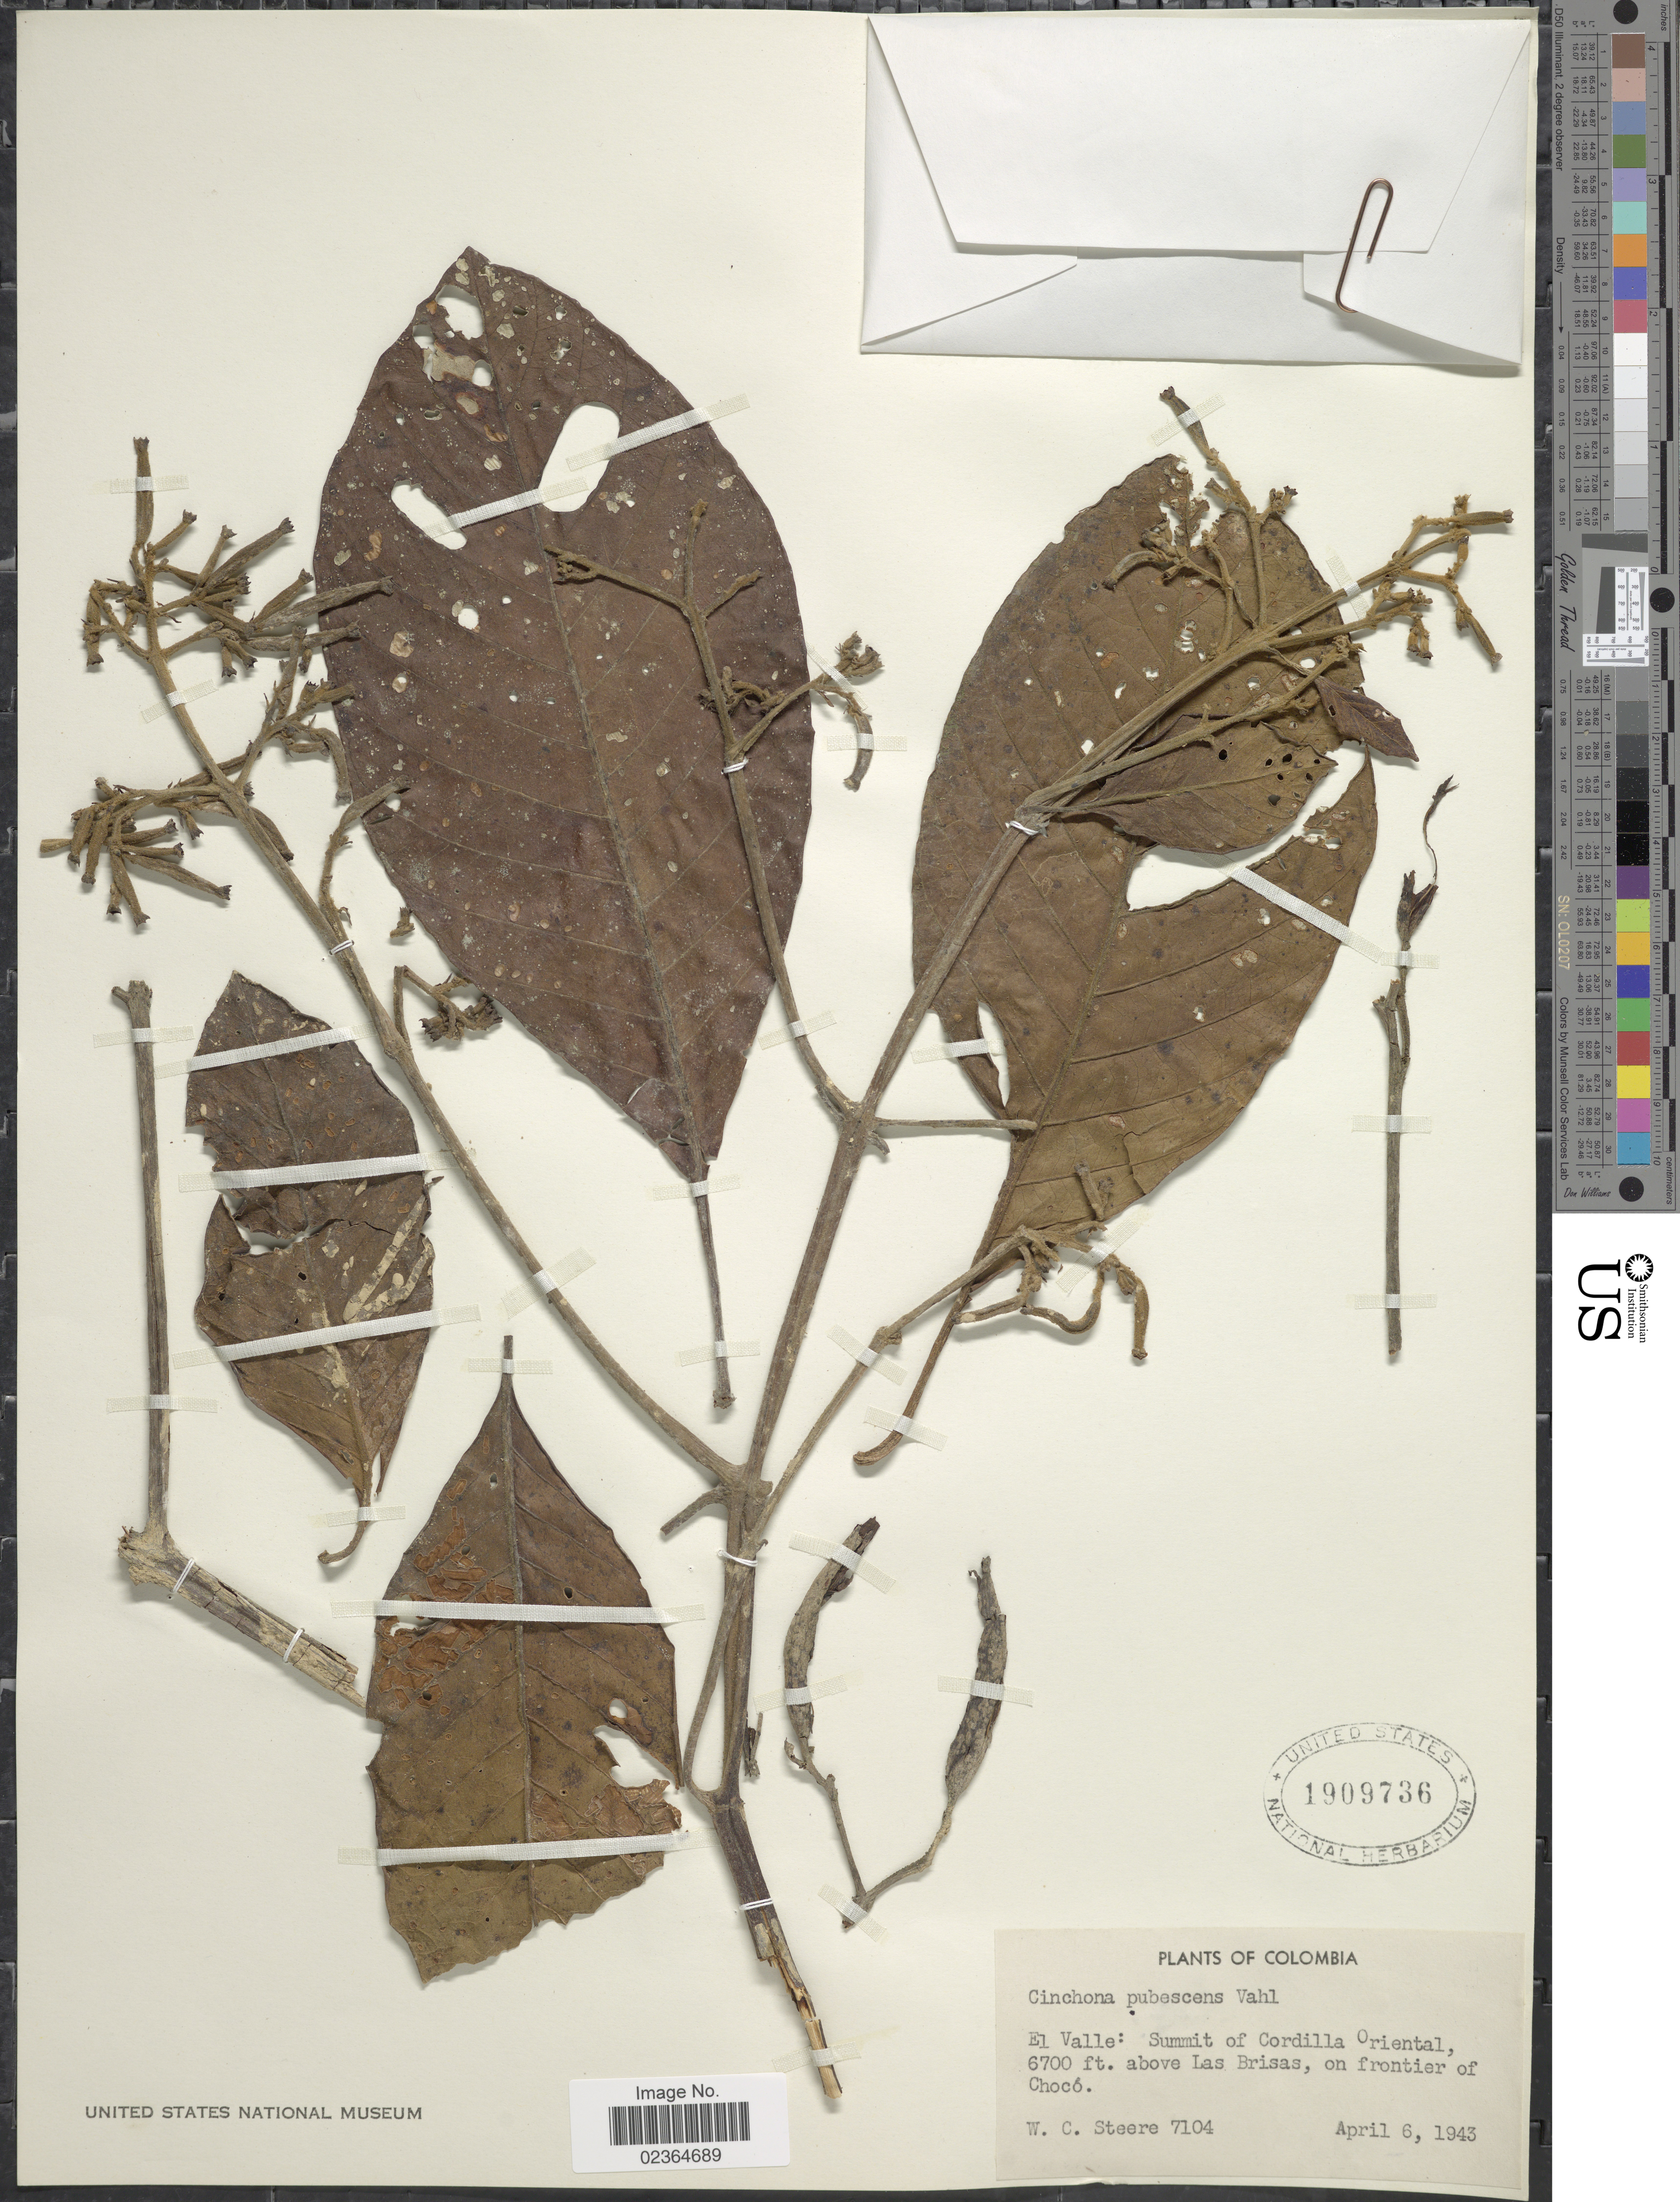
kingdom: Plantae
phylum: Tracheophyta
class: Magnoliopsida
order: Gentianales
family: Rubiaceae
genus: Cinchona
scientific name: Cinchona pubescens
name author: Vahl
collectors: W. C. Steere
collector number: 7104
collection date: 1943-04-06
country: Colombia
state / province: Valle del Cauca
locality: El Valle: Summit of Cordillera Oriental, above Las Brisas, on frontier of Chocó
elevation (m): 2042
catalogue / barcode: US 1909736